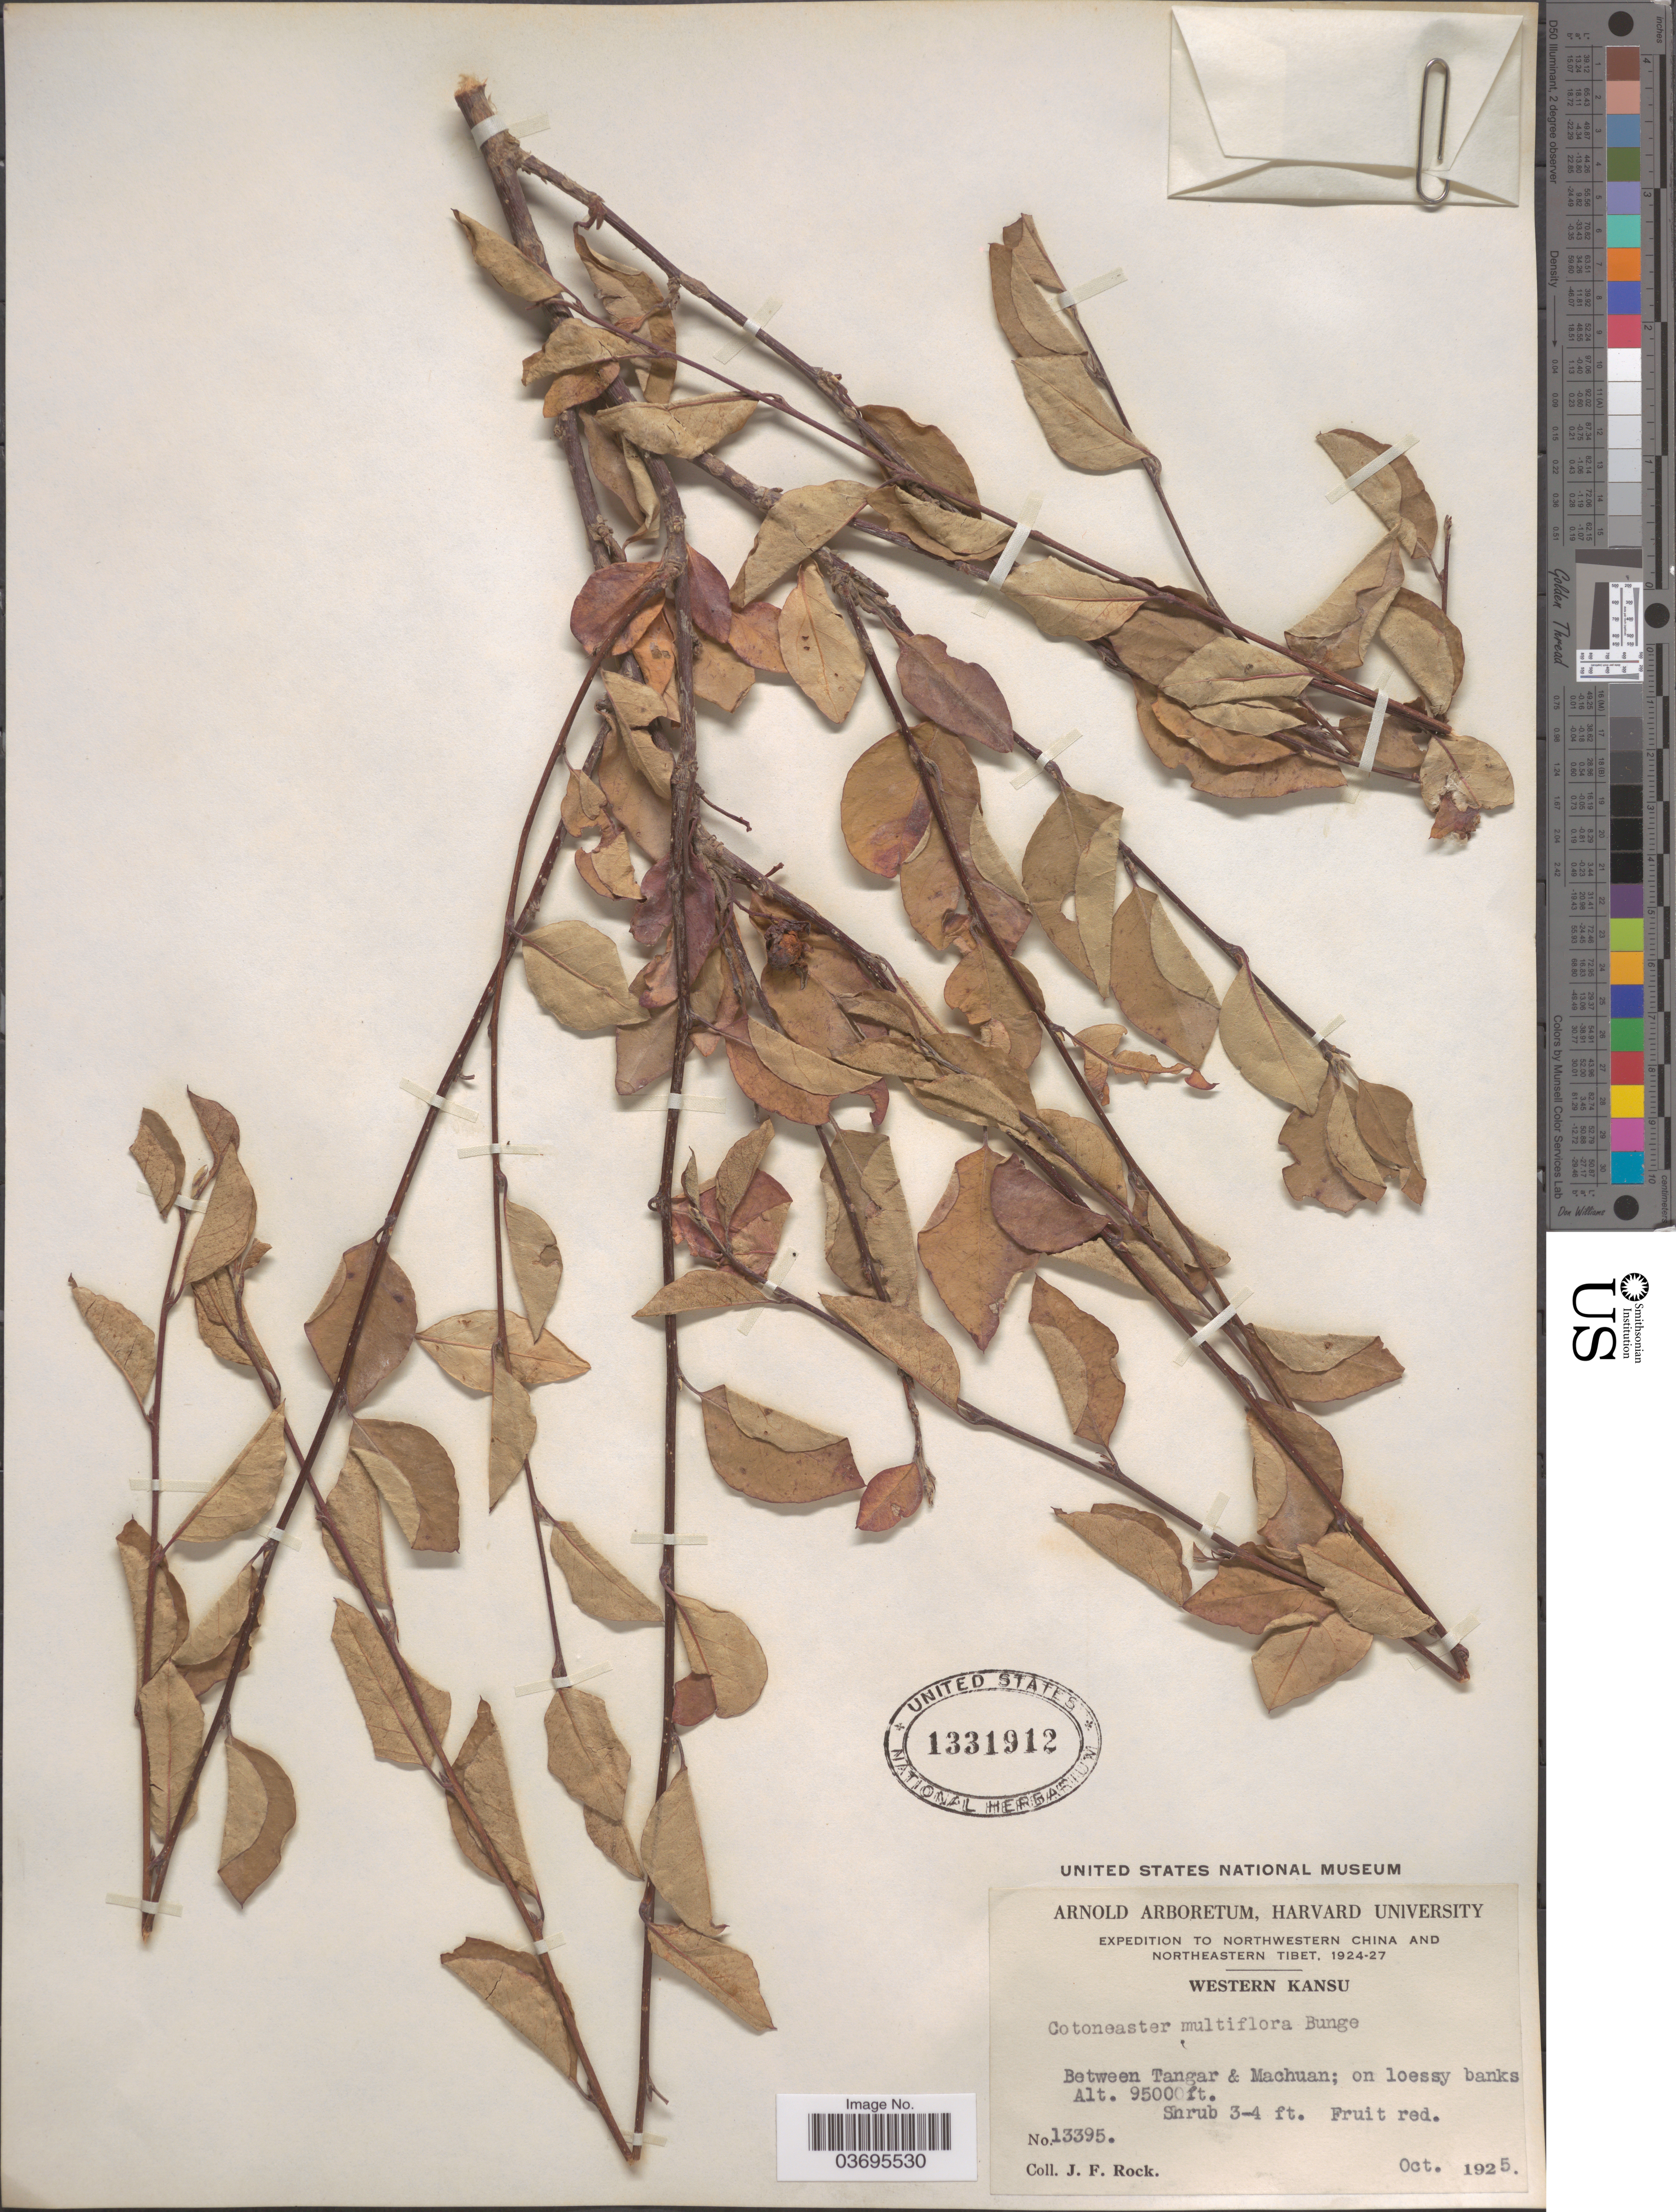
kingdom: Plantae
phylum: Tracheophyta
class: Magnoliopsida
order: Rosales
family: Rosaceae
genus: Cotoneaster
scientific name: Cotoneaster multiflora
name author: Bunge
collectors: J. Rock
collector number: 13395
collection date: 1925-10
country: China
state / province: Gansu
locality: Northwestern China. Western Kansu. Between Tangar & Machuan.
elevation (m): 28956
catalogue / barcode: US 1331912